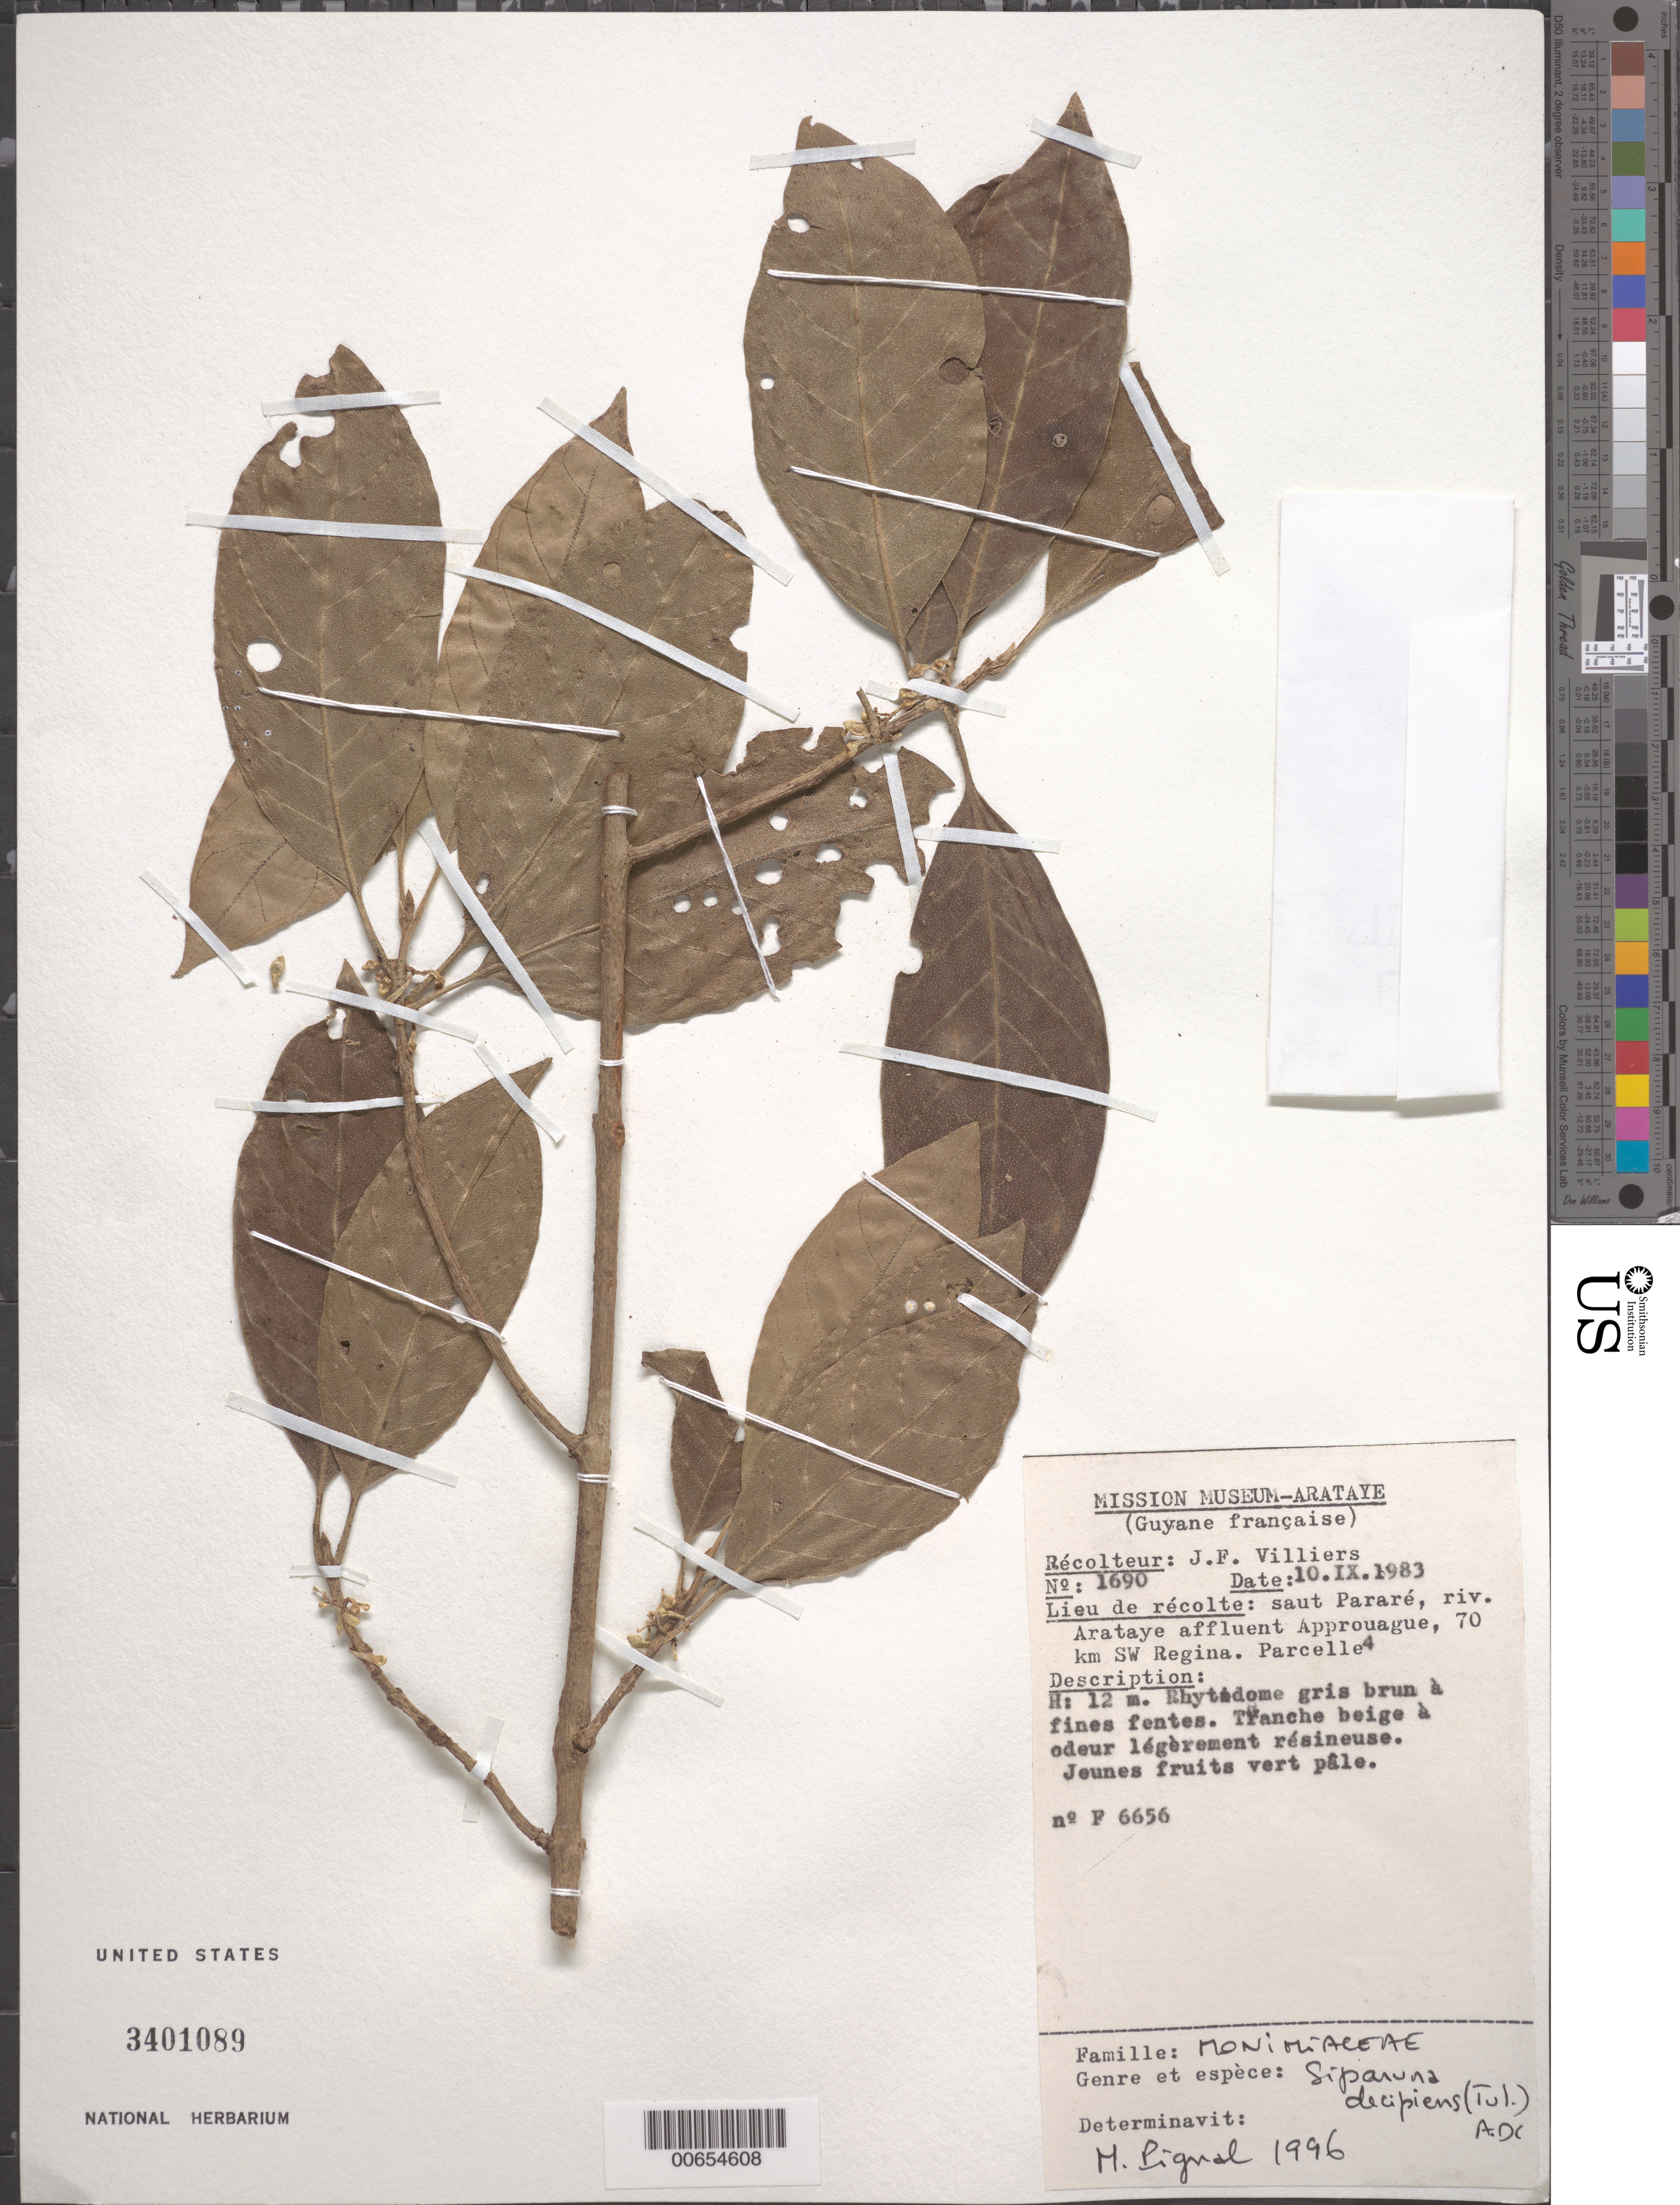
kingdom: Plantae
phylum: Tracheophyta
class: Magnoliopsida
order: Laurales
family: Siparunaceae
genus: Siparuna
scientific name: Siparuna decipiens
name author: (Tul.) A. DC.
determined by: Pignal, M.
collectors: J. Villiers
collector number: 1690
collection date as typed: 10-Sep-83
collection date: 1983-09-10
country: French Guiana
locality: Saut Pararé, Arataye River- affluent of Approuague (River); 70 km southwest of Regina; Parcelle 4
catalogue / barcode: US 3401089